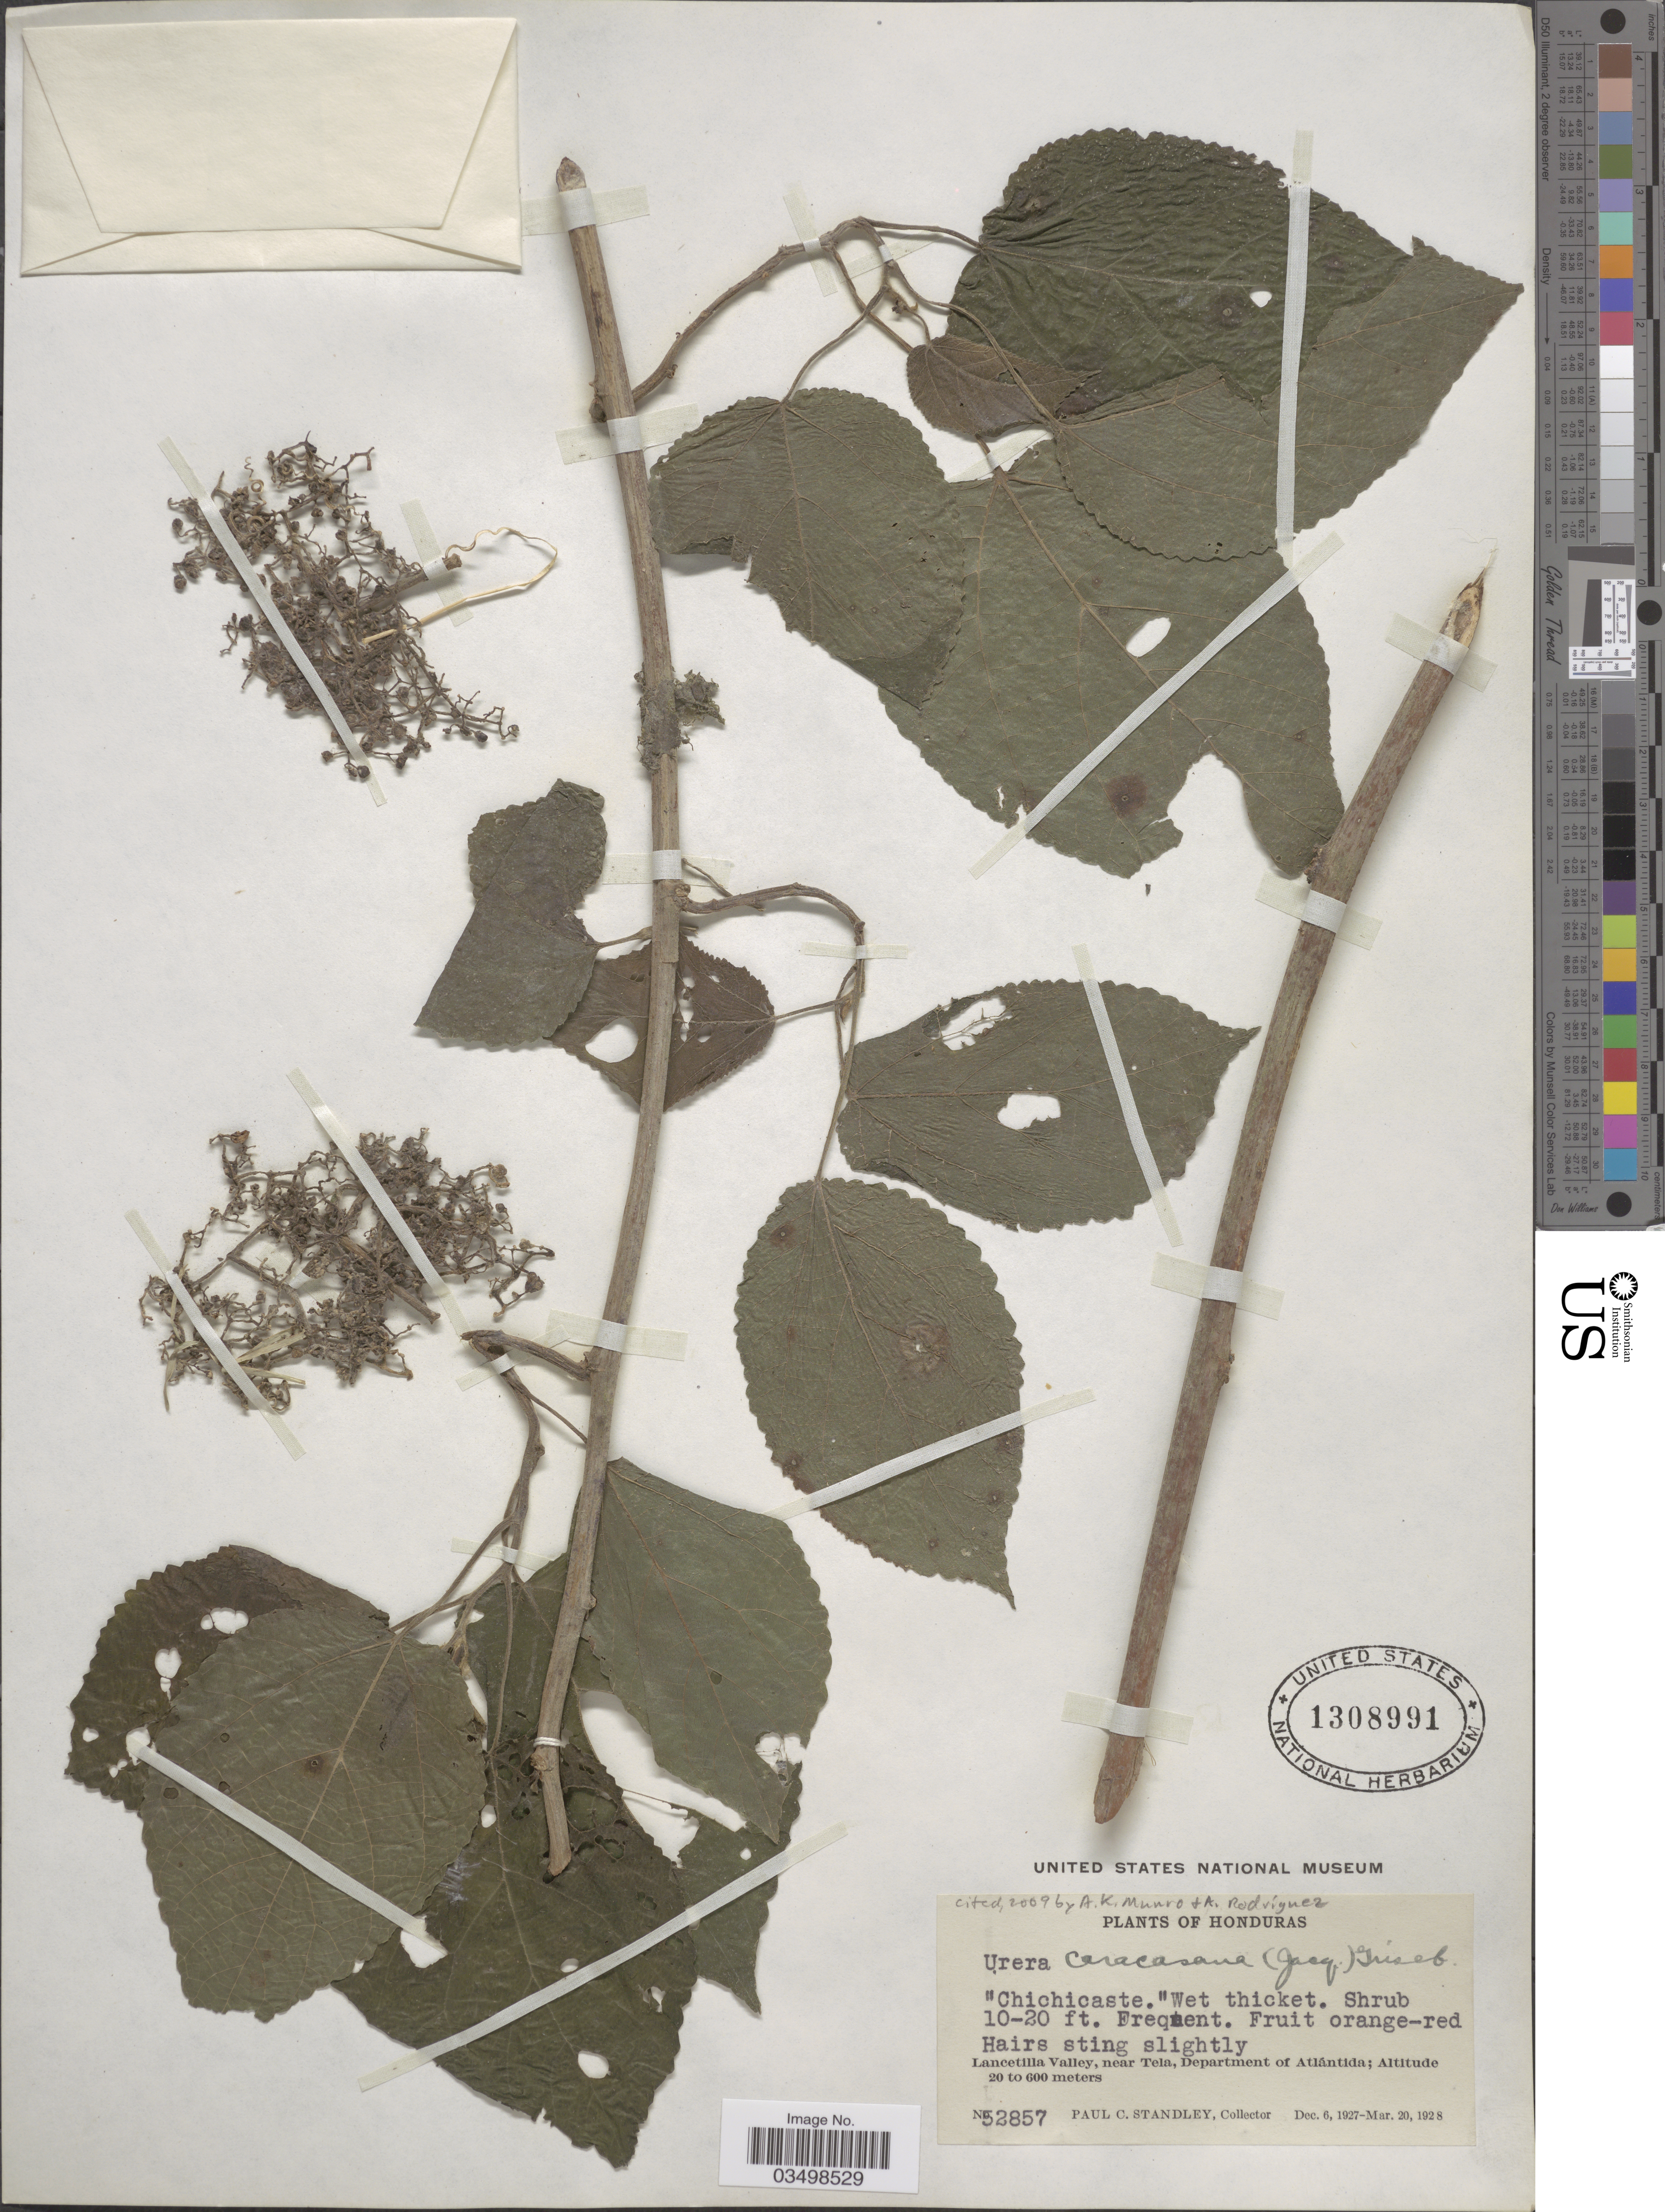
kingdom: Plantae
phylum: Tracheophyta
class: Magnoliopsida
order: Rosales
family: Urticaceae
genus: Urera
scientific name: Urera caracasana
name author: (Jacq.) Gaudich. ex Griseb.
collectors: P. C. Standley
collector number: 52857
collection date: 1927-12-06/1928-03-20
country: Honduras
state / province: Atlantida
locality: Lancetilla Valley, near Tela, Department of Atlántida.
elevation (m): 20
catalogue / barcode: US 1308991